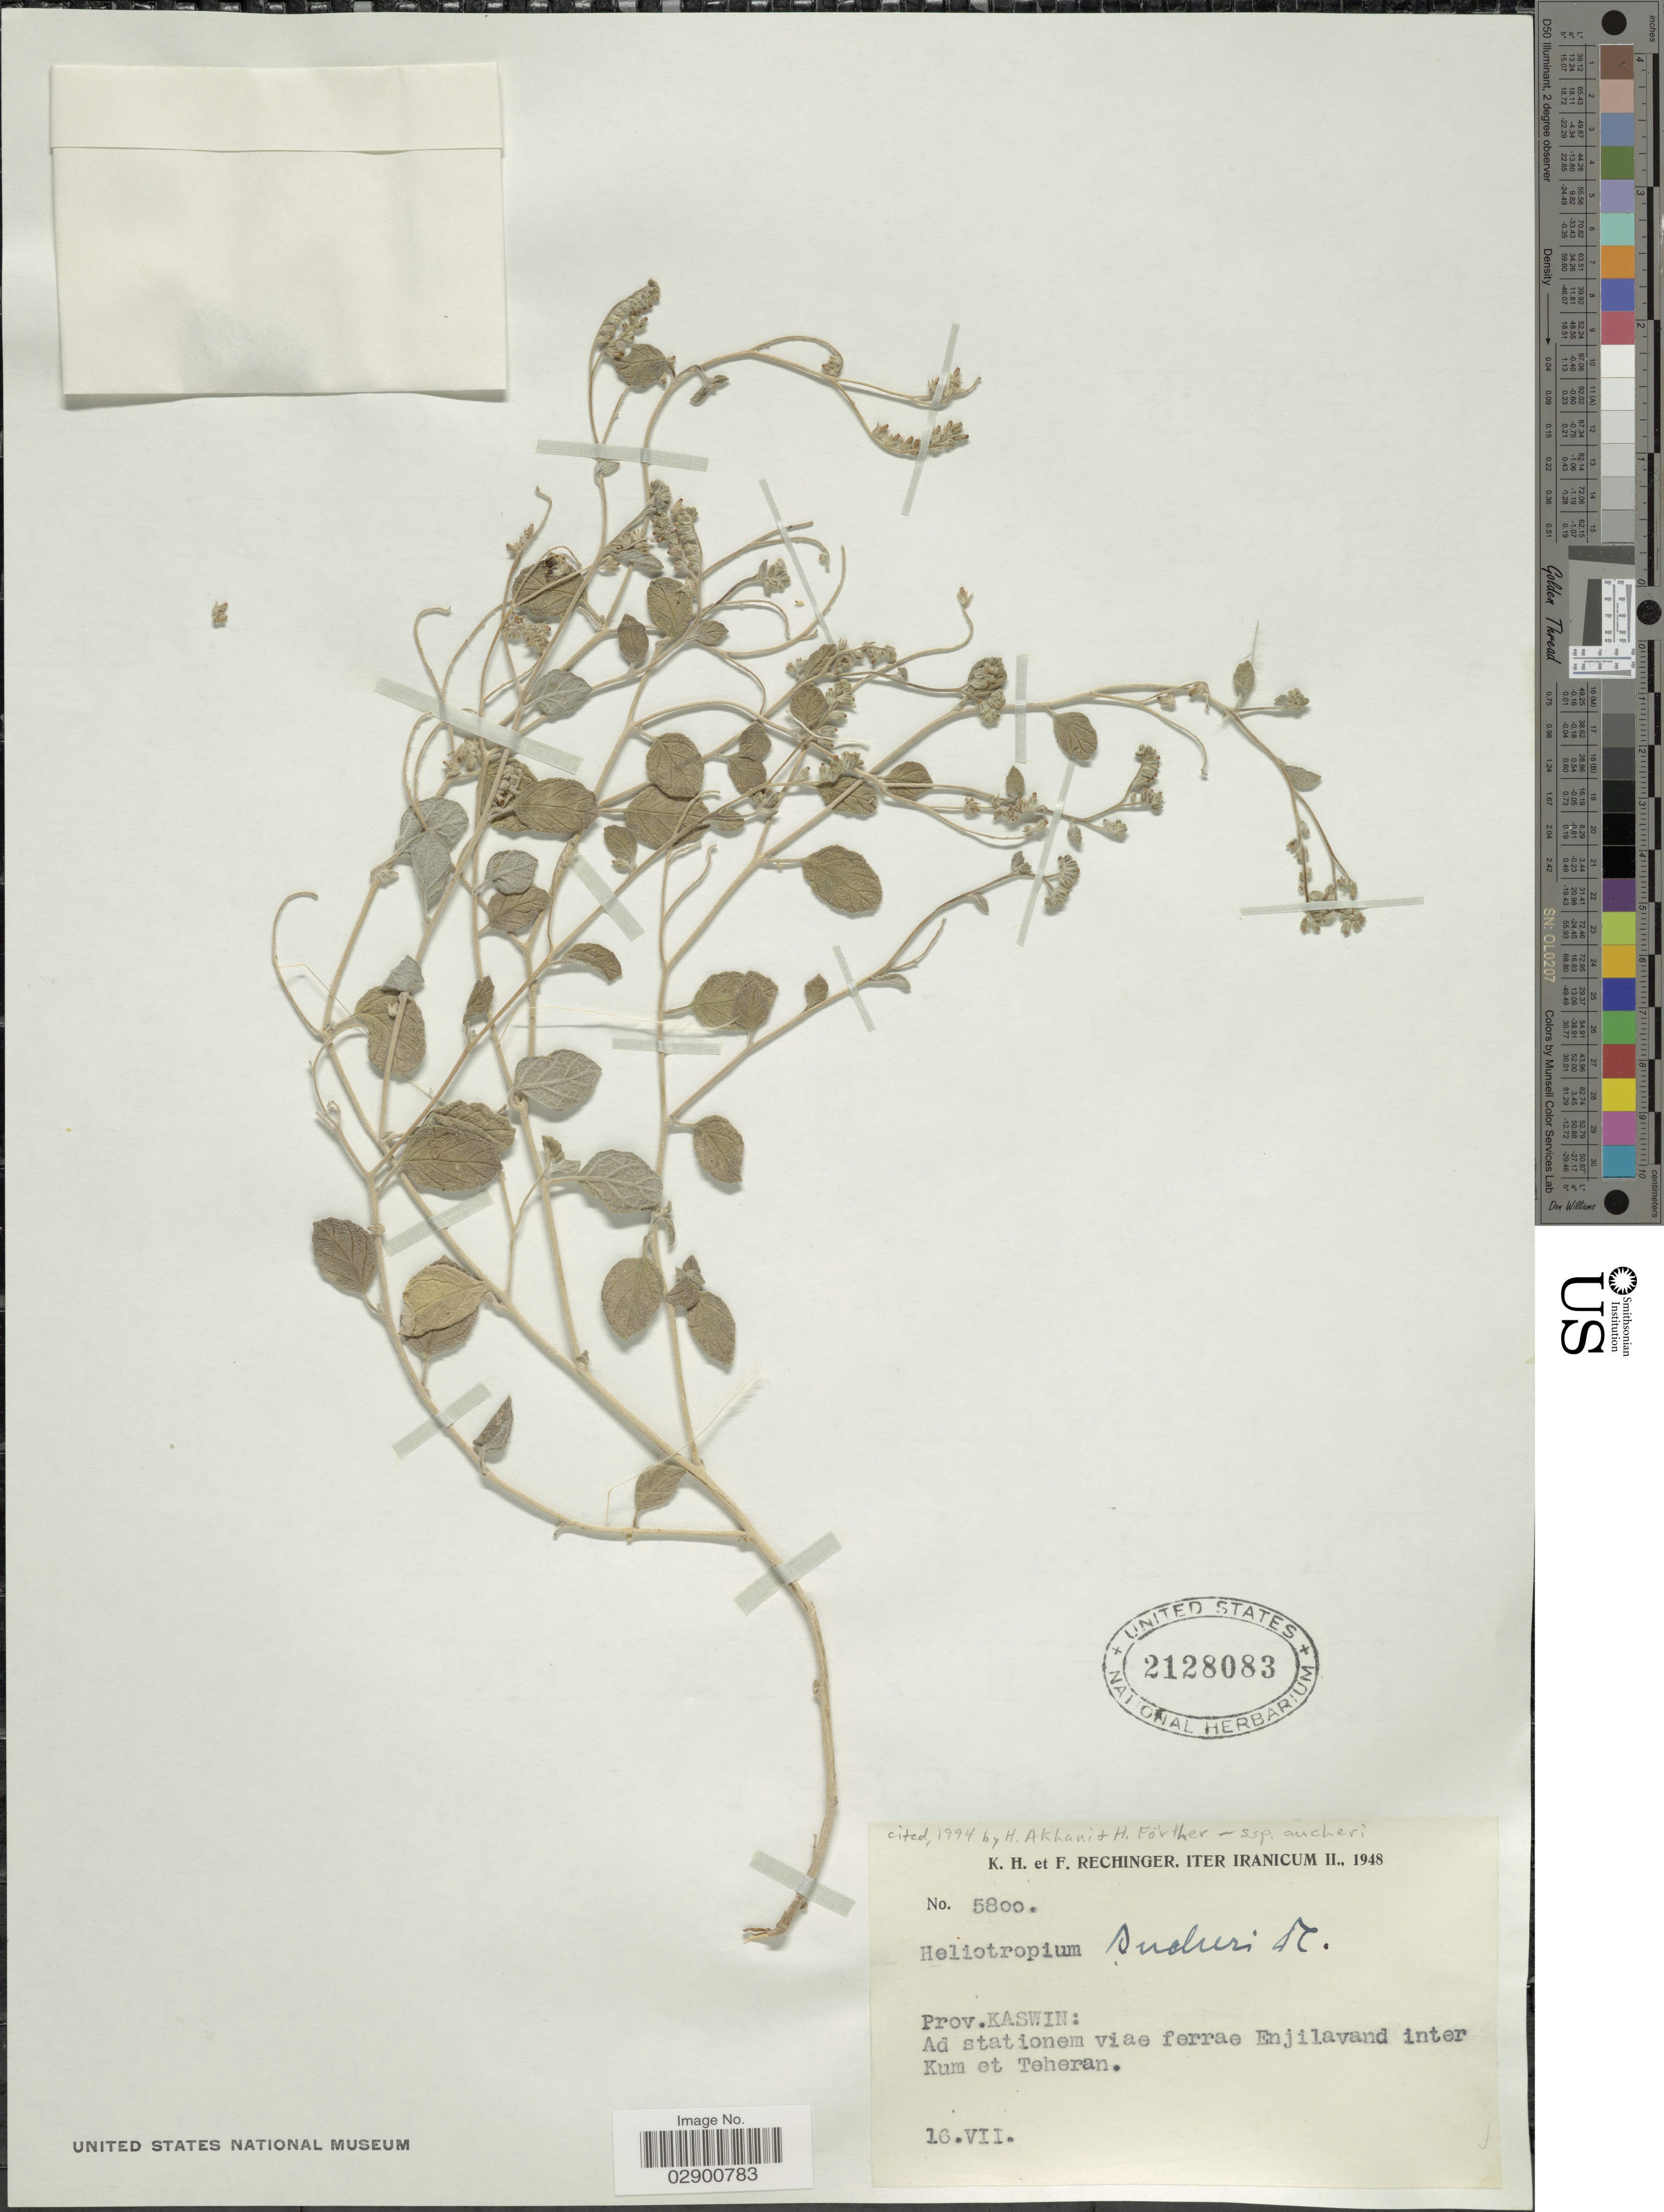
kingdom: Plantae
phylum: Tracheophyta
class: Magnoliopsida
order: Boraginales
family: Heliotropiaceae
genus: Heliotropium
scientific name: Heliotropium aucheri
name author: DC.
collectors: K. H. Rechinger & F. Rechinger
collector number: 5800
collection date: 1948-07-16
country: Iran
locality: Prov. Kaswin: Ad stationem viae ferrae Enjilavand inter Kum et Teheran.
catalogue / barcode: US 2128083